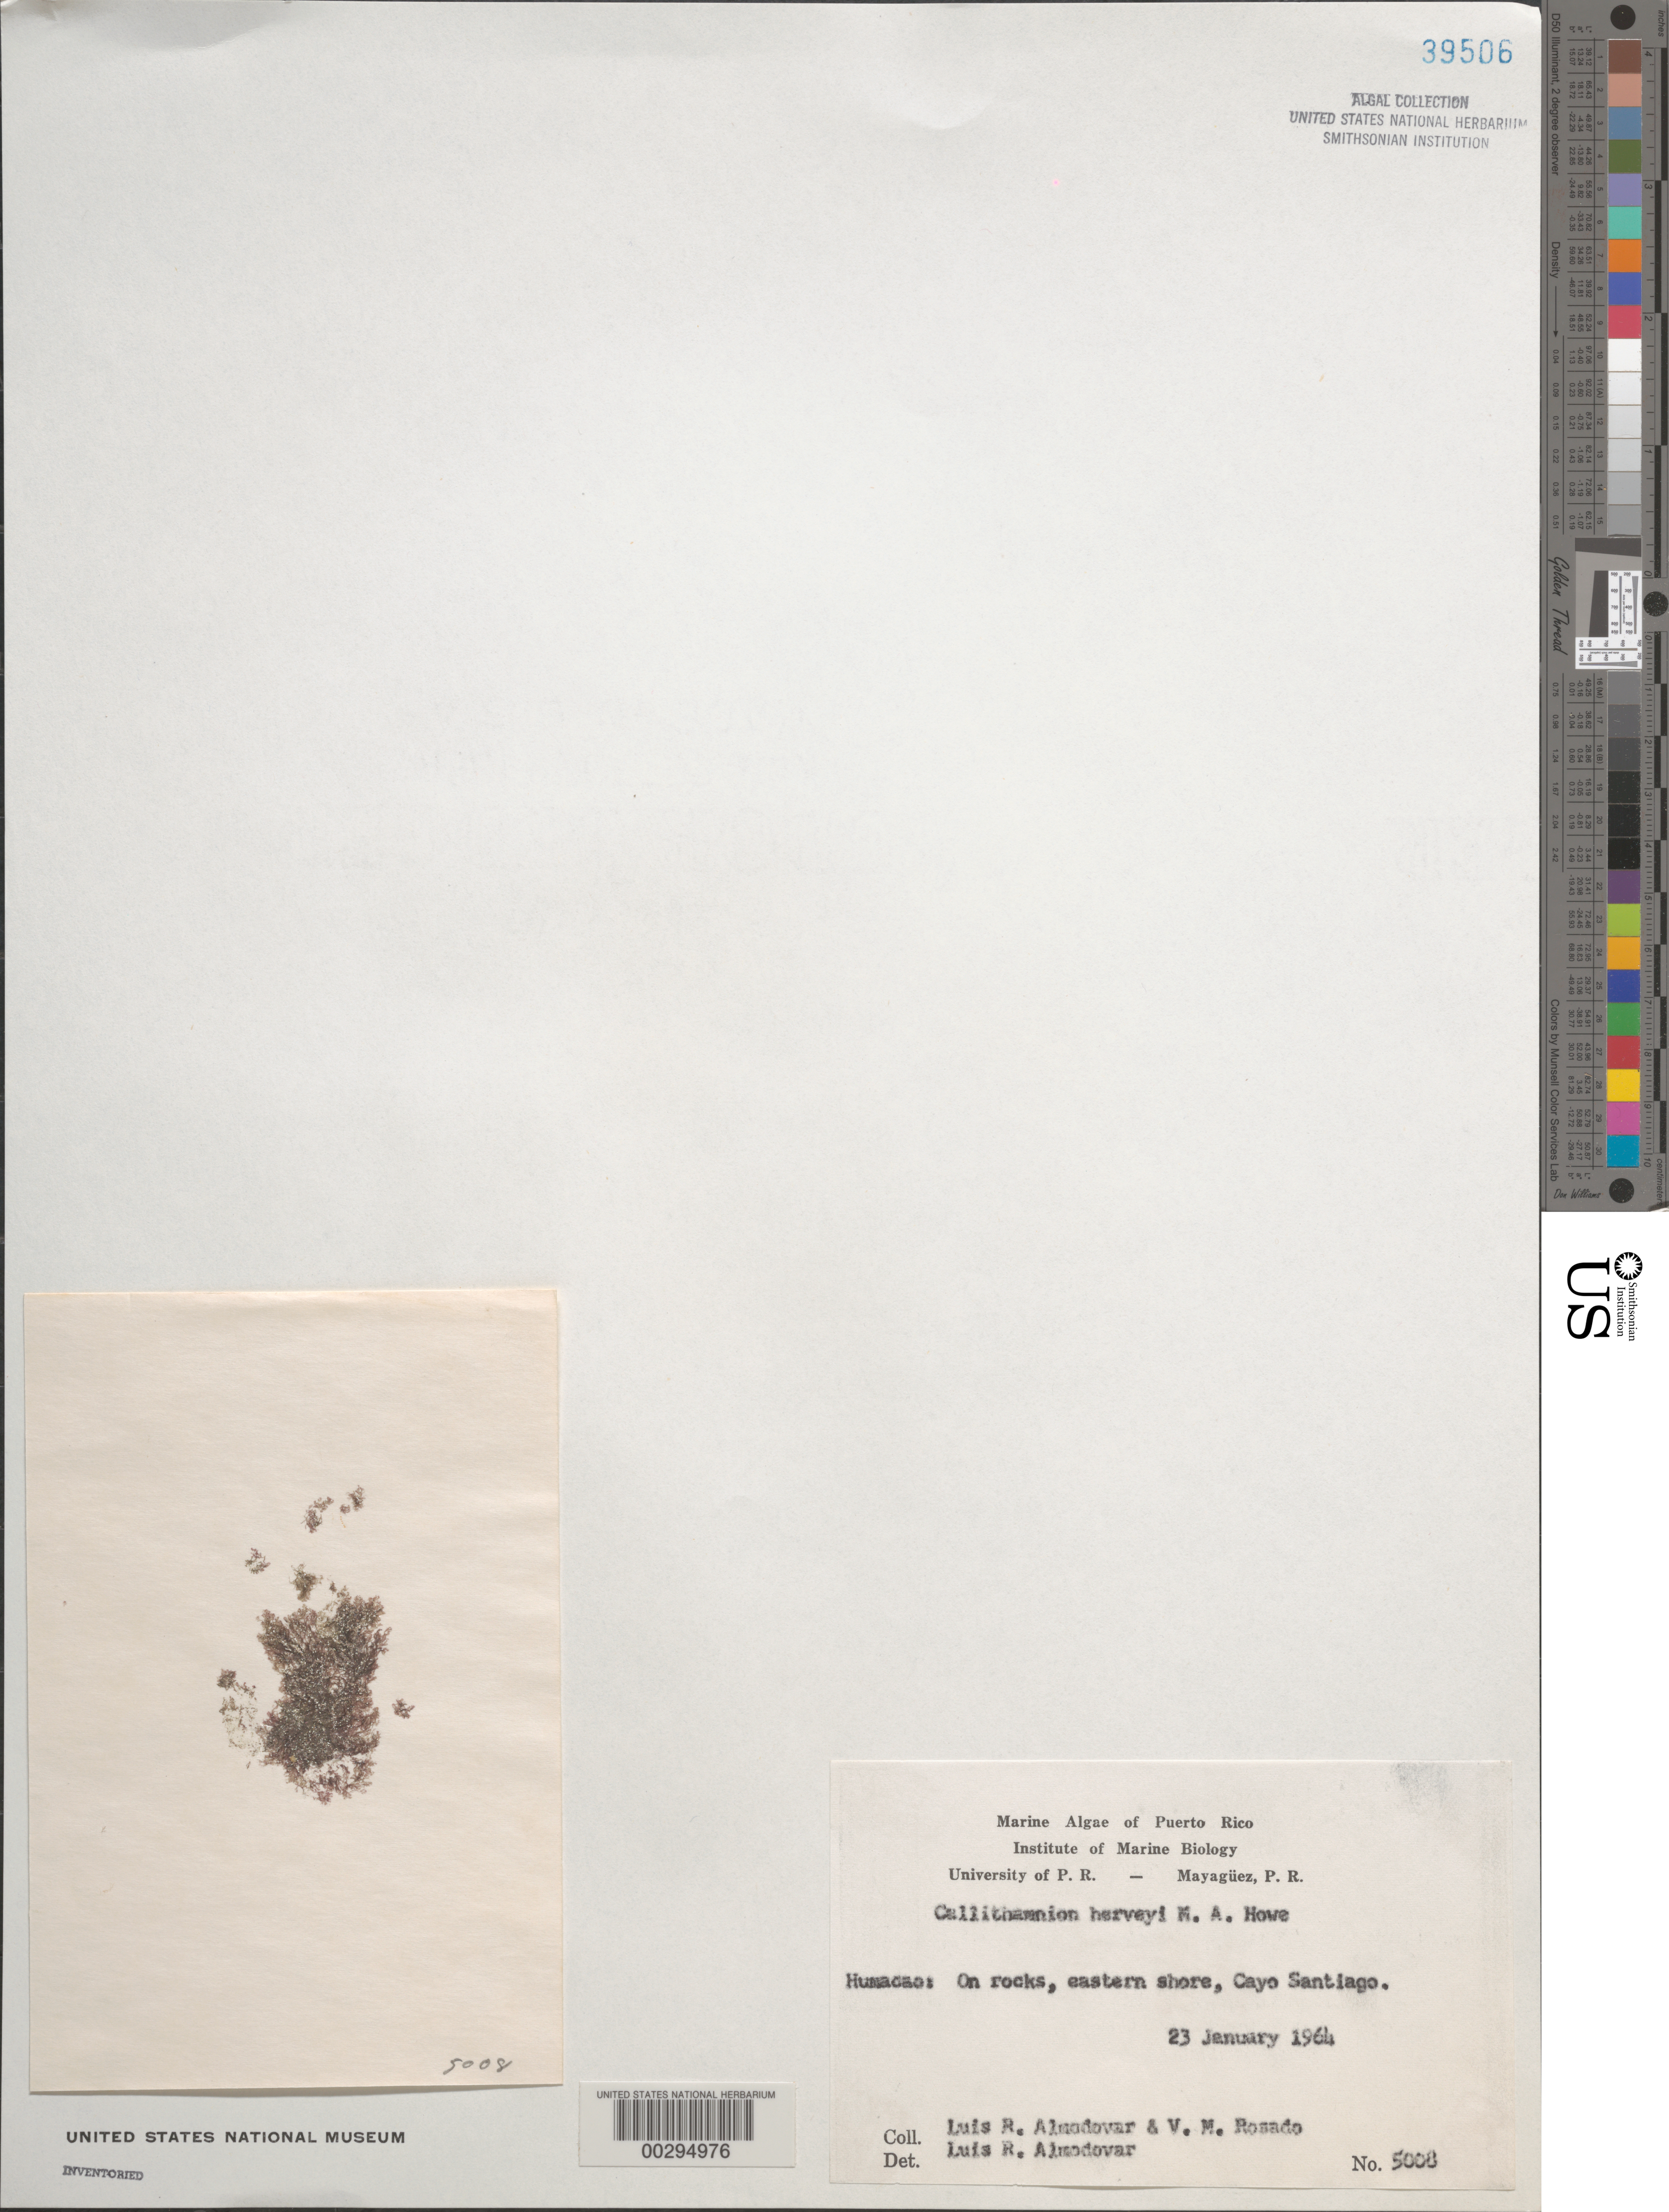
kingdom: Plantae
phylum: Rhodophyta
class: Florideophyceae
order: Ceramiales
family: Callithamniaceae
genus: Aglaothamnion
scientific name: Aglaothamnion herveyi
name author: (M. Howe) N.E.Aponte et al.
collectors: L. Almodovar & V. Rosado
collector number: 5008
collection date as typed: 23 Jan 1964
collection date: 1964-01-23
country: Puerto Rico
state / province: Humacao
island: Cayo Santiago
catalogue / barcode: US 39506